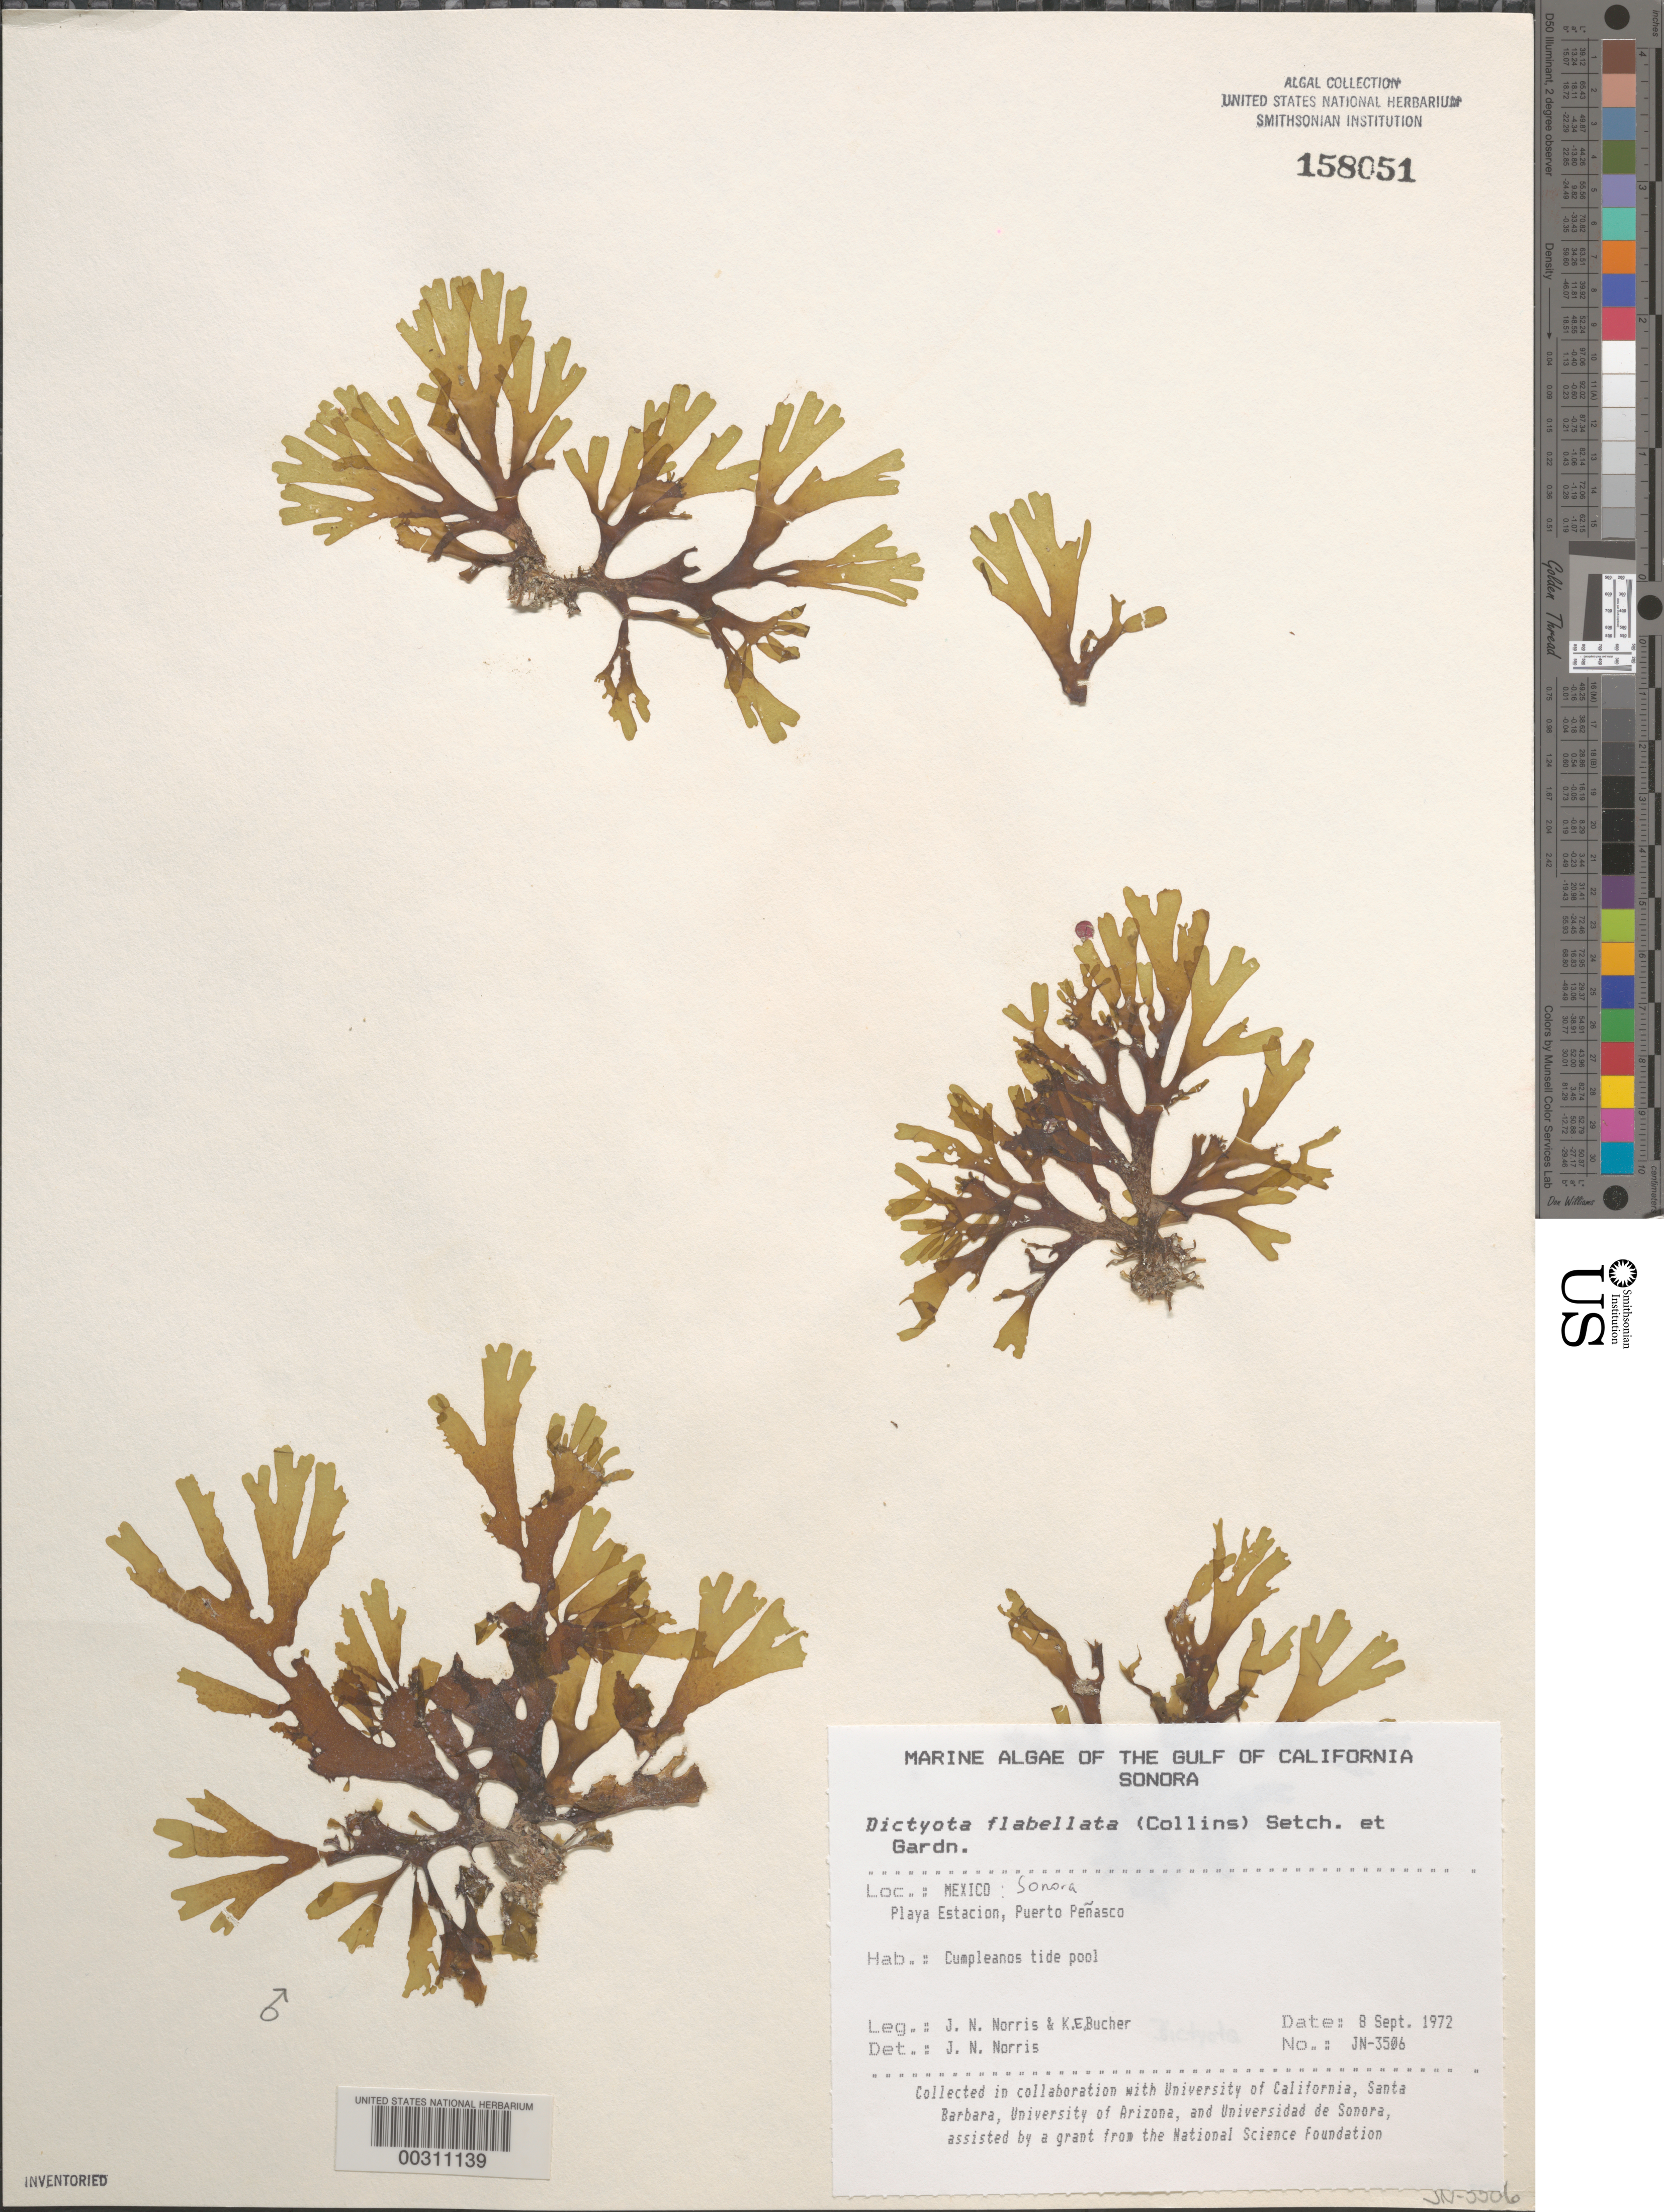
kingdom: Chromista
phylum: Ochrophyta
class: Phaeophyceae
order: Dictyotales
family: Dictyotaceae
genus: Dictyota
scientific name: Dictyota flabellata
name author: (Collins) Setch. & N.L. Gardner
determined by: Norris, James N.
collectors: J. N. Norris & K. E. Bucher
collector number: JN-3506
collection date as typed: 08 Sep 1972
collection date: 1972-09-08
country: Mexico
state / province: Sonora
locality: Playa Estacion, Puerto Penasco, Cumpleanos tide pool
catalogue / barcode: US 158051